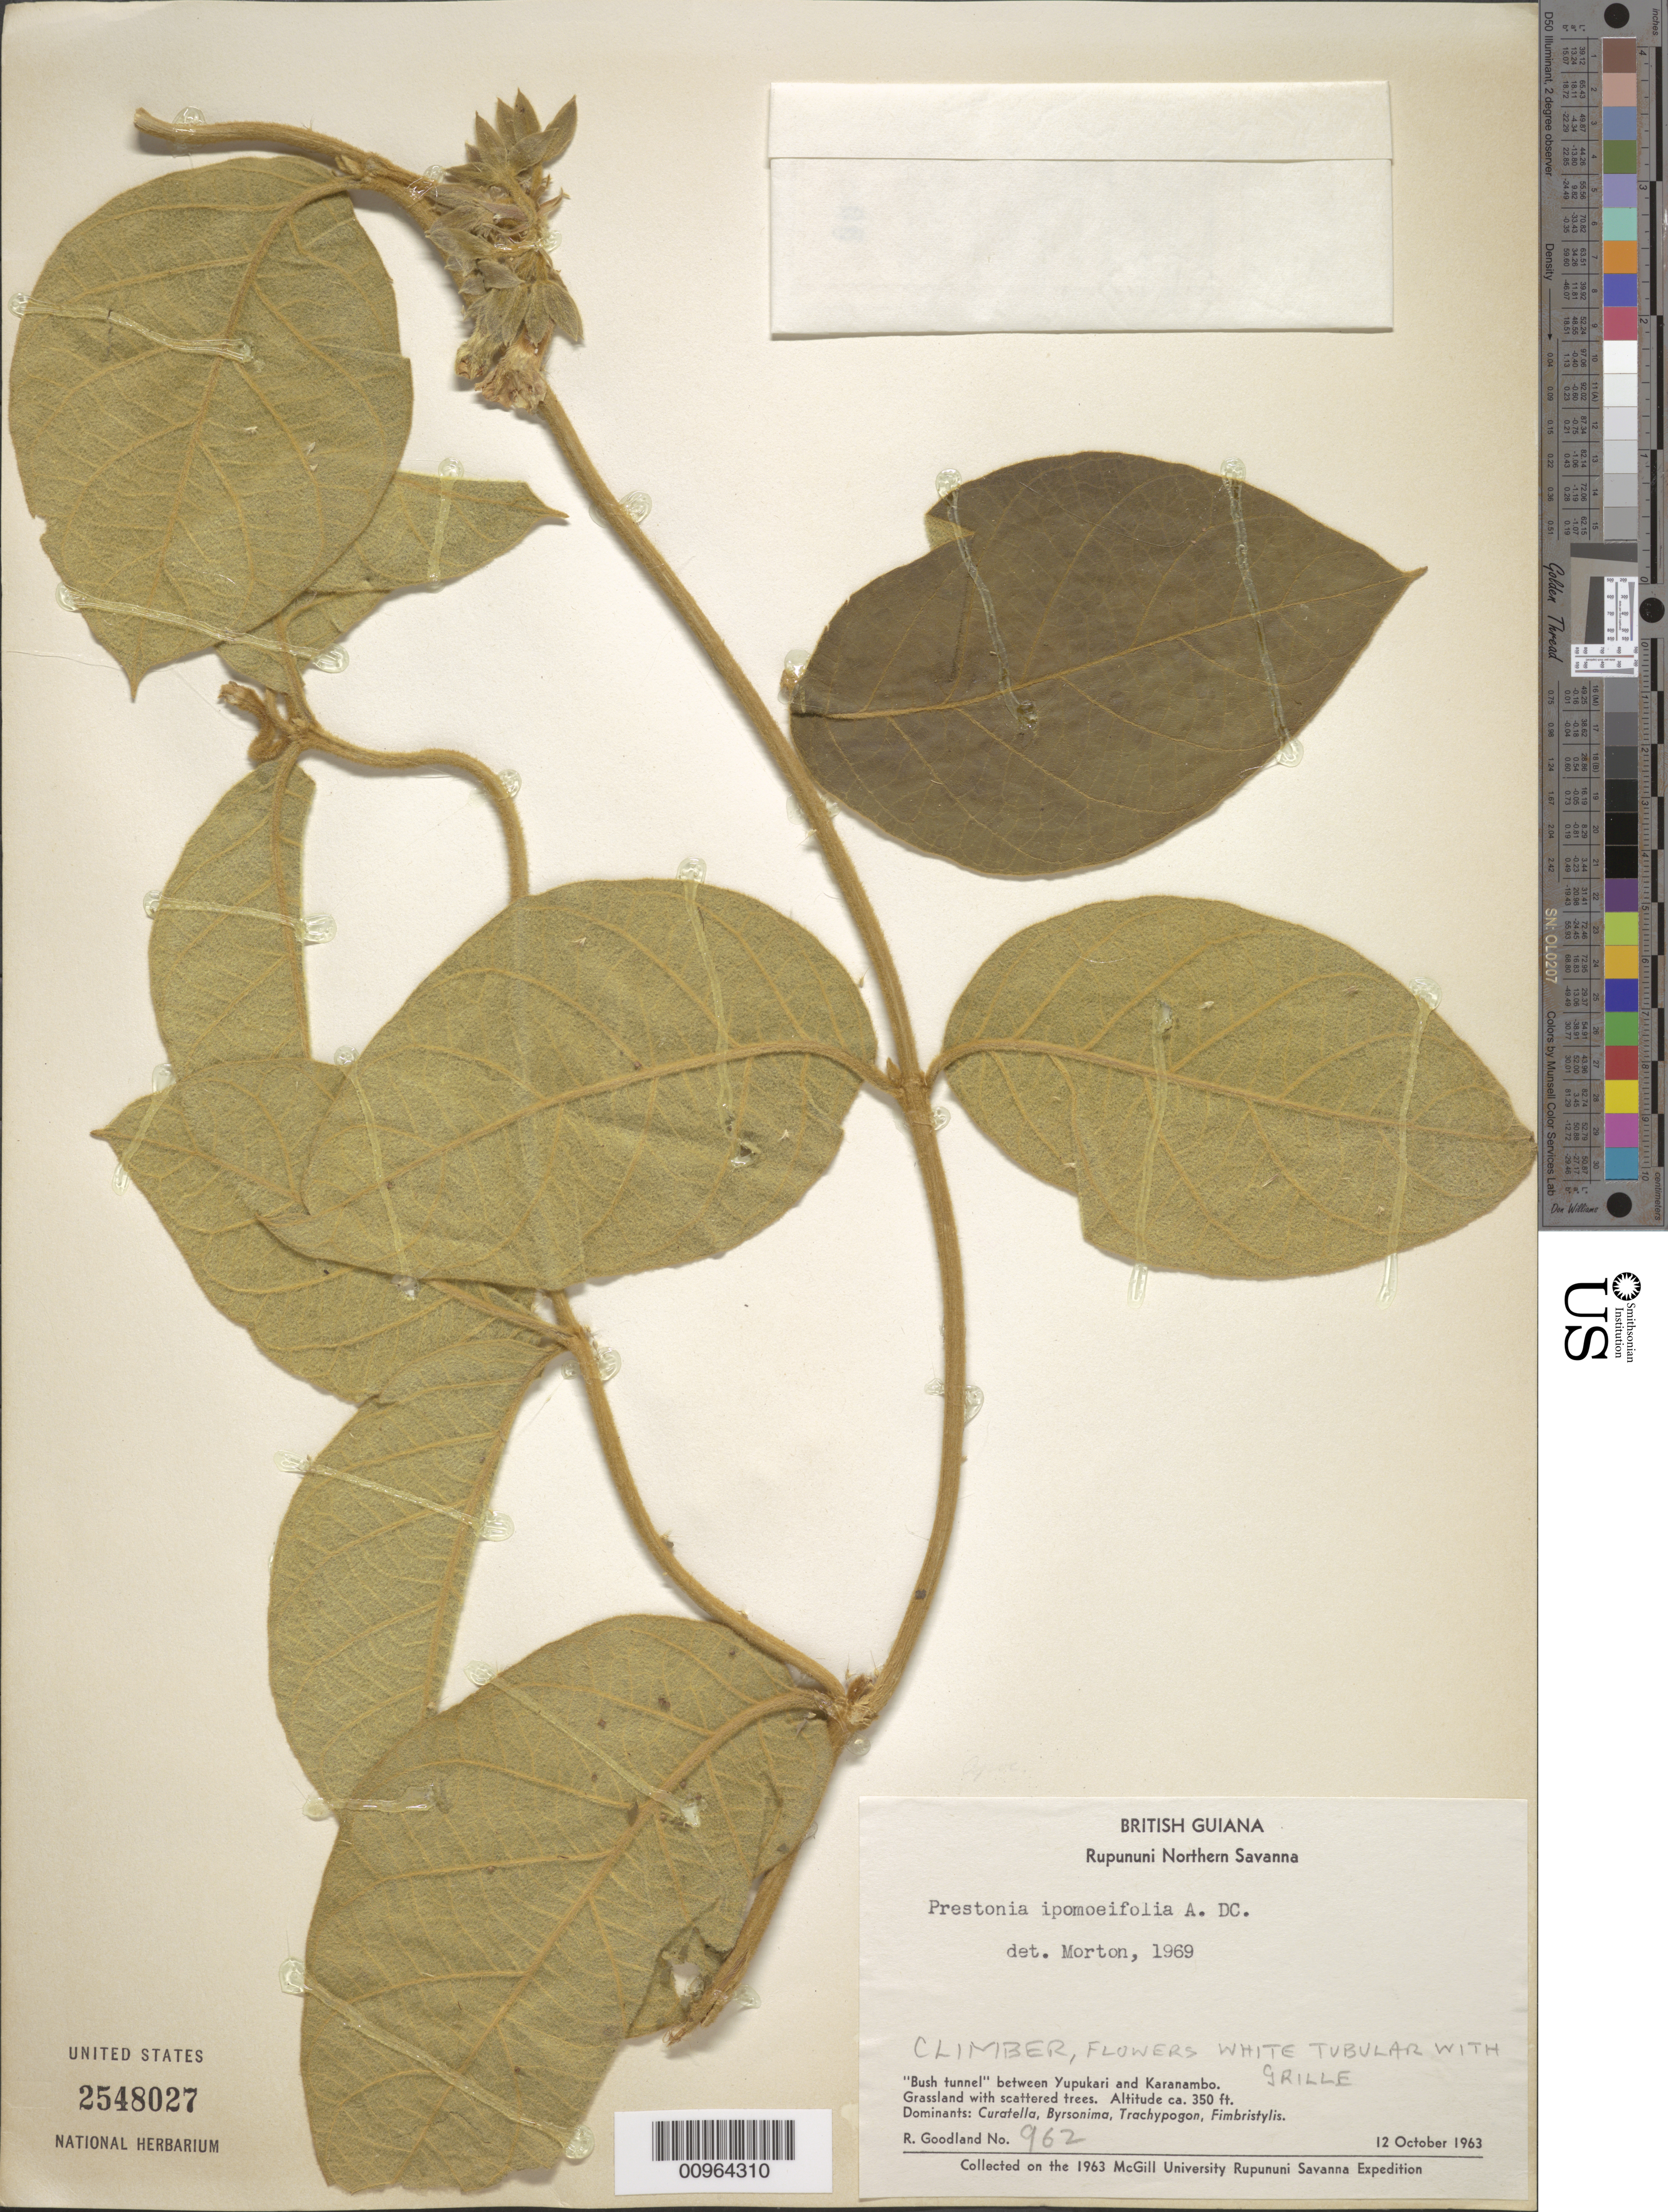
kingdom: Plantae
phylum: Tracheophyta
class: Magnoliopsida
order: Gentianales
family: Apocynaceae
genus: Prestonia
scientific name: Prestonia ipomaeifolia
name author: A. DC.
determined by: Morton, --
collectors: R. Goodland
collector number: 962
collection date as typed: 12-Oct-63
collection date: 1963-10-12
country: Guyana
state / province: U. Takutu-U. Essequibo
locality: Rupununi Northern Savanna, between Yupukari and Karanambo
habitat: "Bush Tunnel". Grassland with scattered trees. Dominants: Curatella, Byrsonima, Trachypogon, Fimbristylis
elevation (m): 107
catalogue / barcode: US 2548027